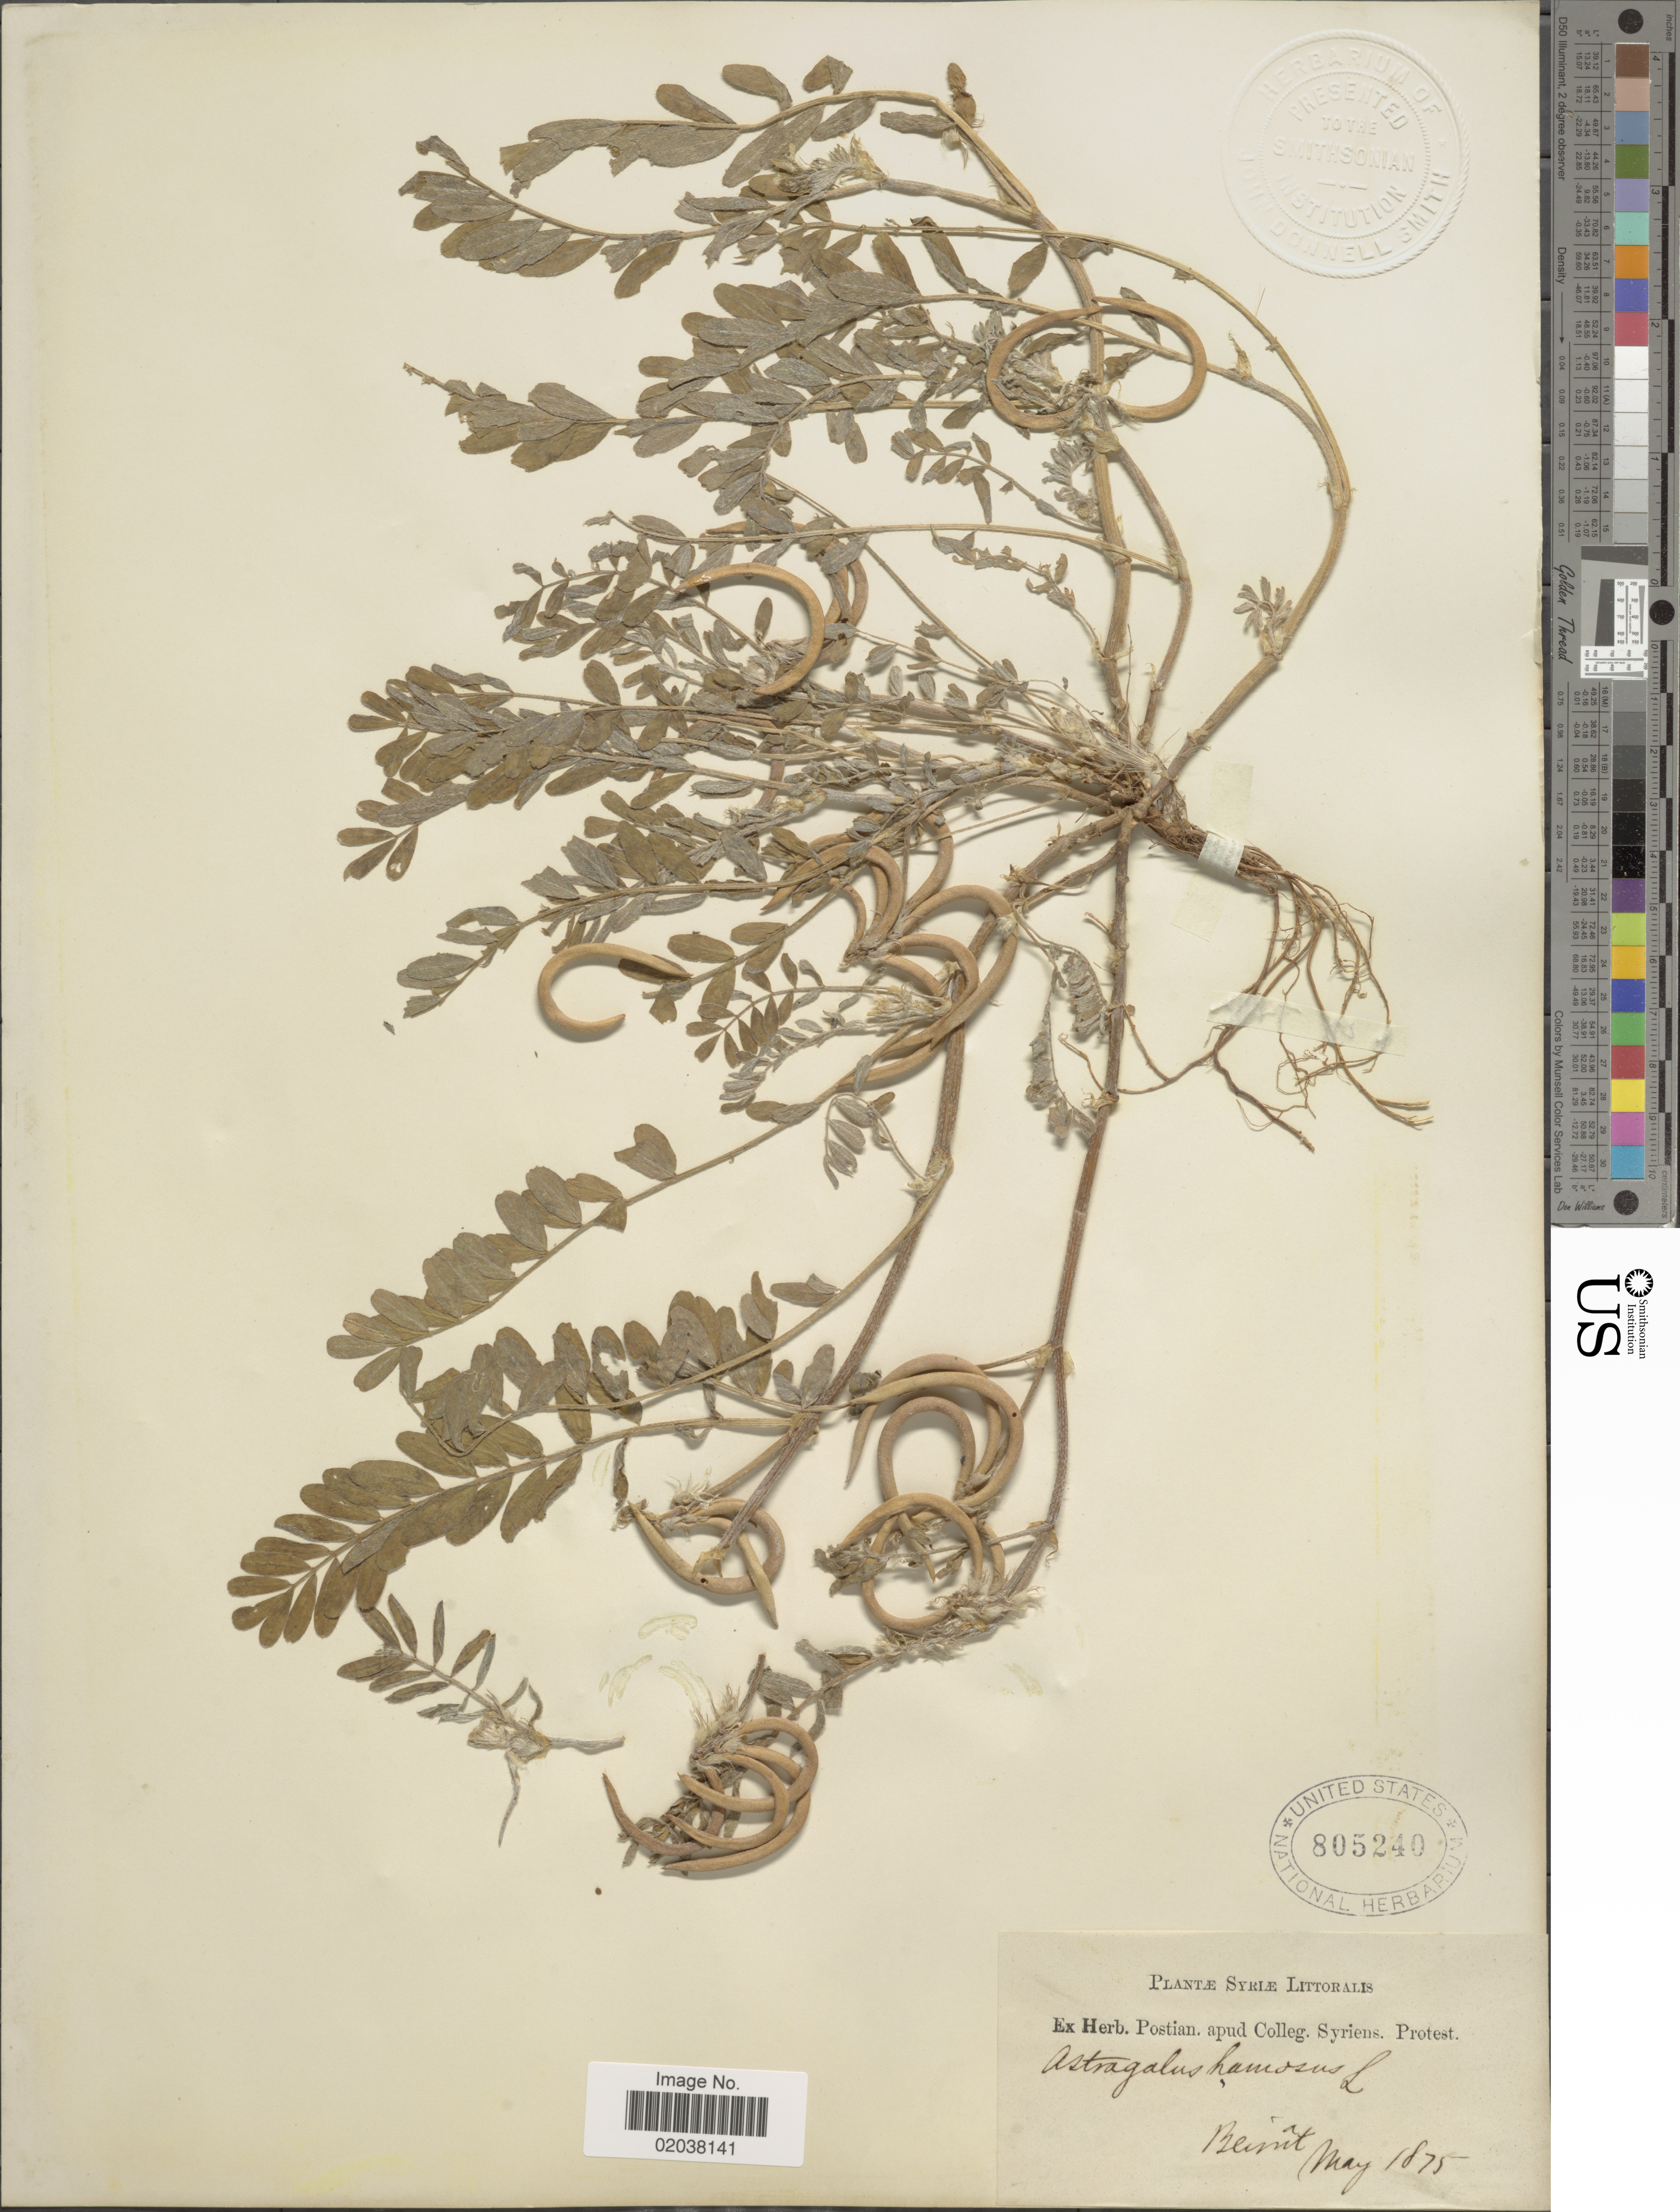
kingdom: Plantae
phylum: Tracheophyta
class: Magnoliopsida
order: Fabales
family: Fabaceae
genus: Astragalus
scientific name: Astragalus hamosus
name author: L.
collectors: ex herb. Postian. apud Colleg. Syriens. Protest. USE "Fannie P. A. Shepard" (10308853) AS PRIMARY COLLECTOR INSTEAD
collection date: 1875-05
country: Syria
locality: Syria Littoralis, Beimat [interpreted]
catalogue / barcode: US 805240